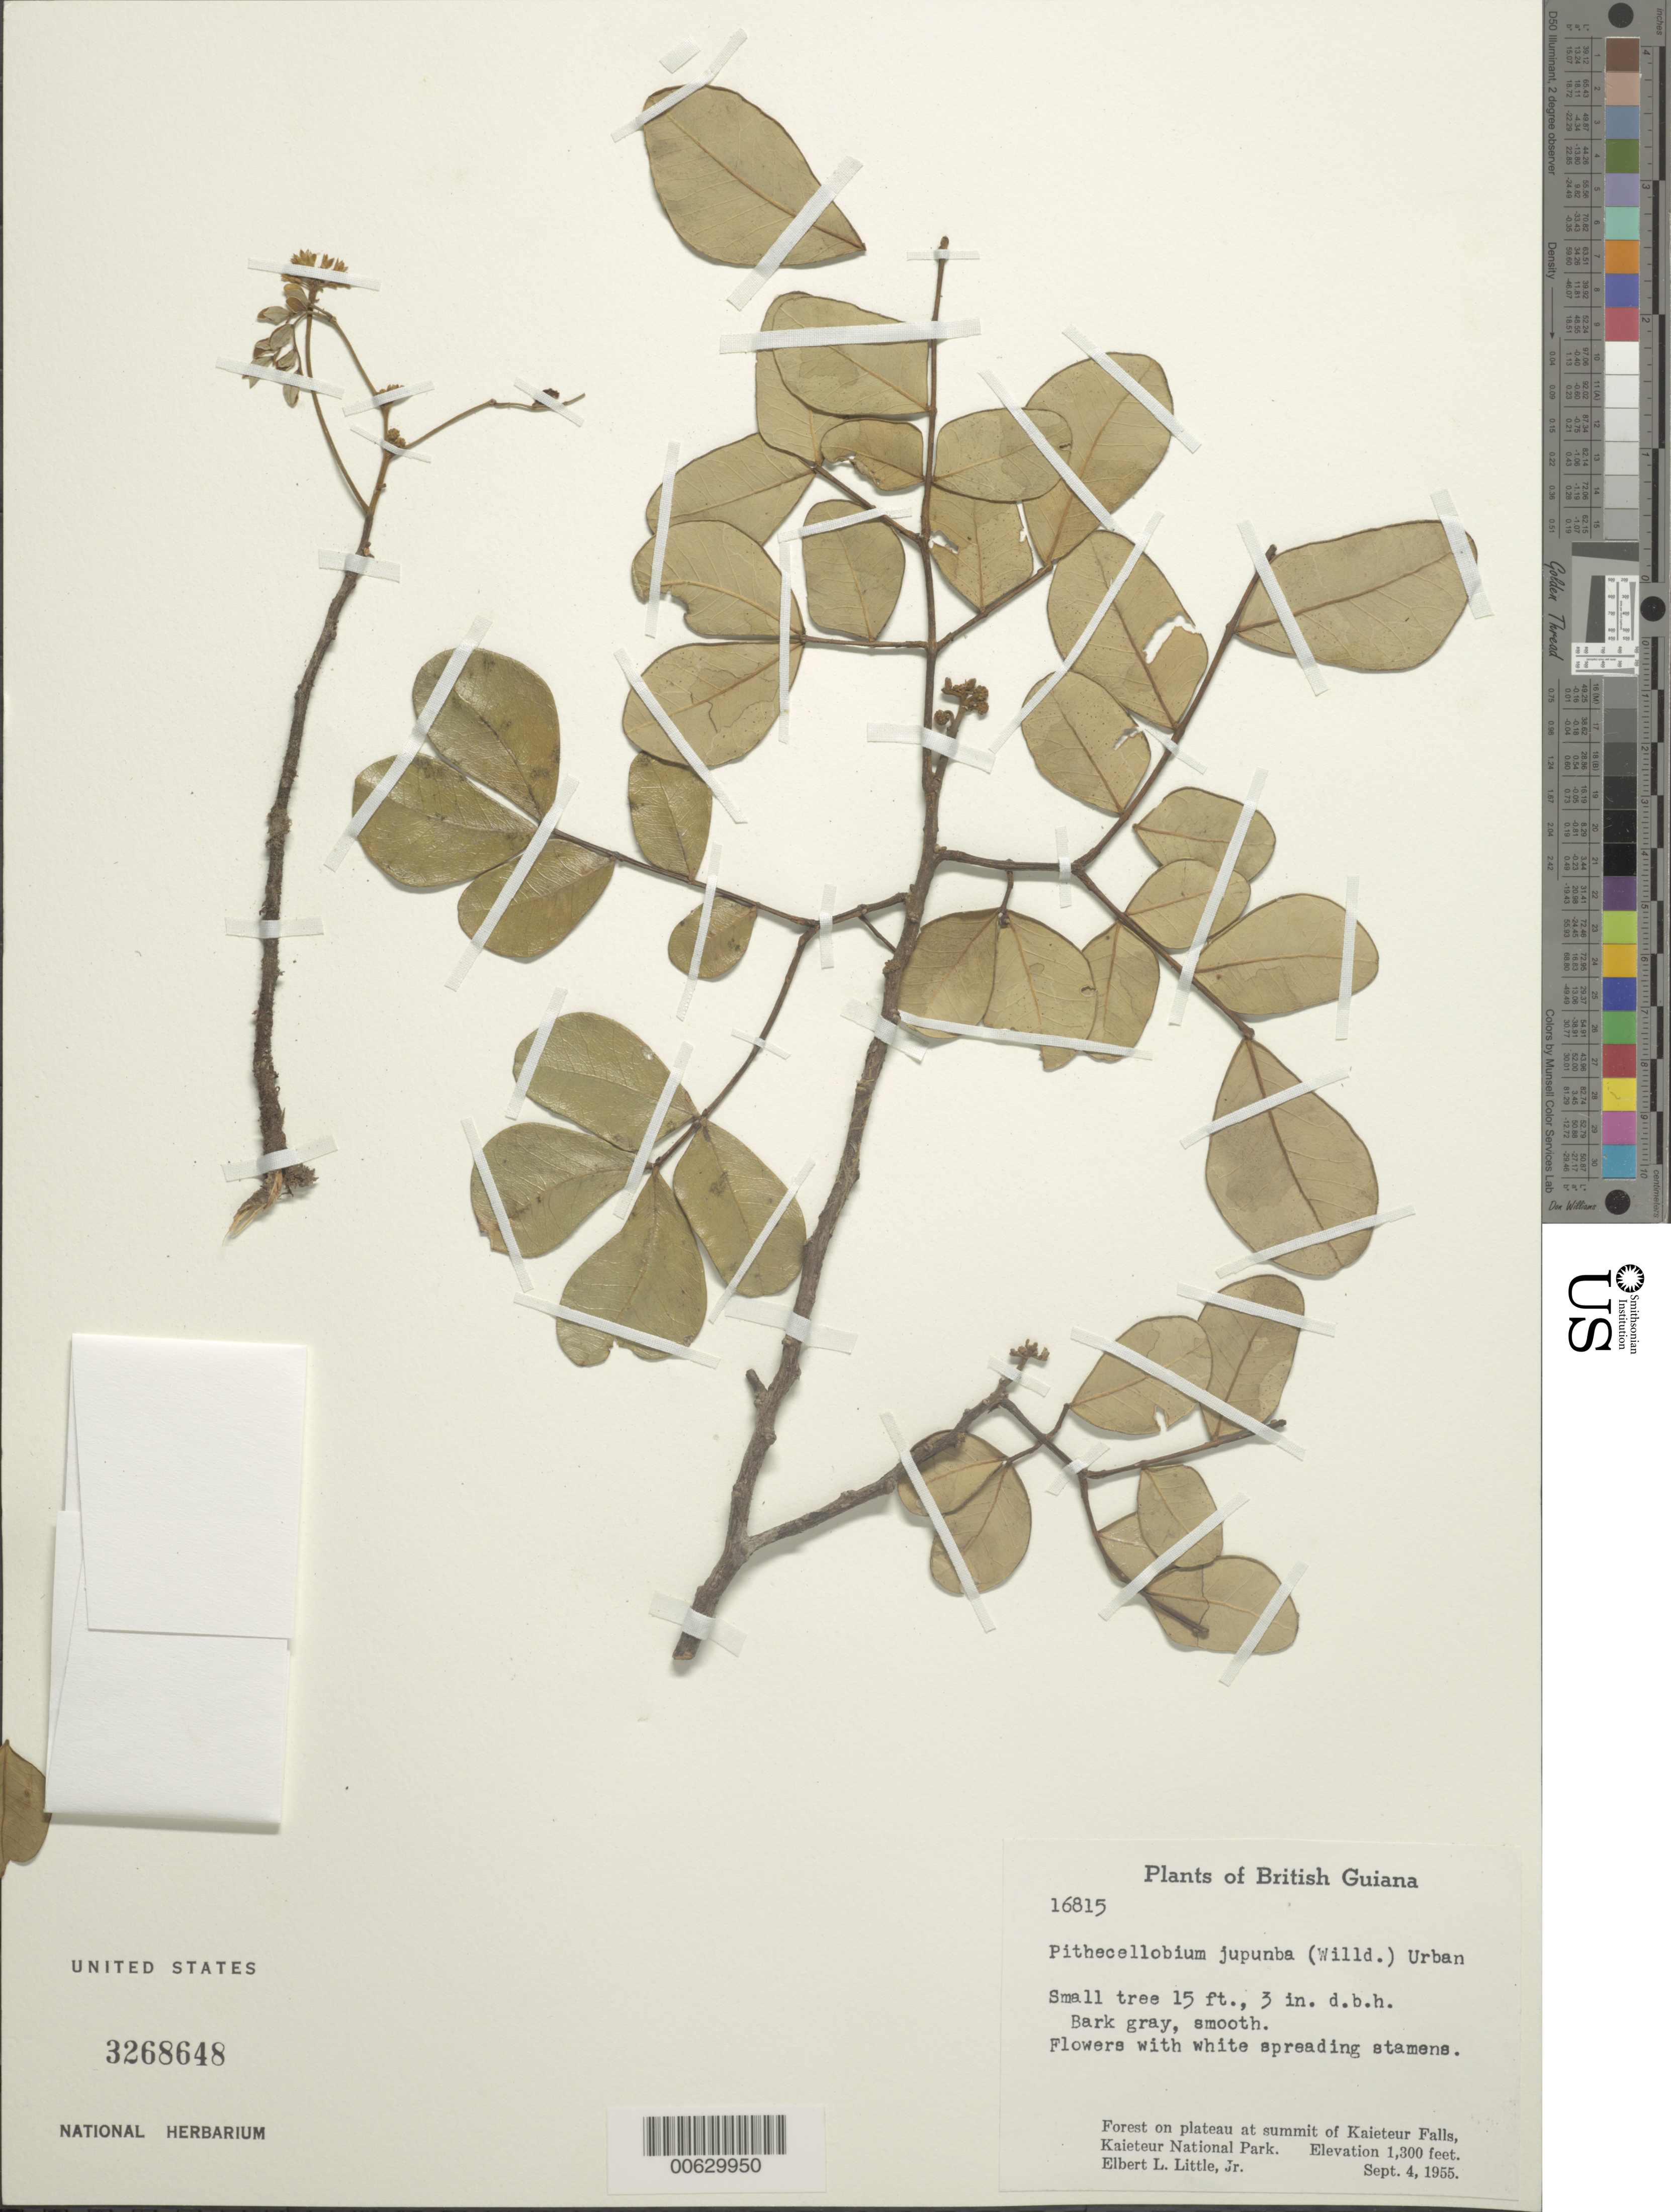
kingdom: Plantae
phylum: Tracheophyta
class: Magnoliopsida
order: Fabales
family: Fabaceae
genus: Jupunba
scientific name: Jupunba trapezifolia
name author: (Vahl) Moldenke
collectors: E. L. Little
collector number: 16815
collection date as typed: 4-Sep-55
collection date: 1955-09-04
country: Guyana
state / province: Potaro-Siparuni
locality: Kaieteur National Park, Kaieteur Falls, summit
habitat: Forest on plateau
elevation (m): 390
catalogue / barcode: US 3268648